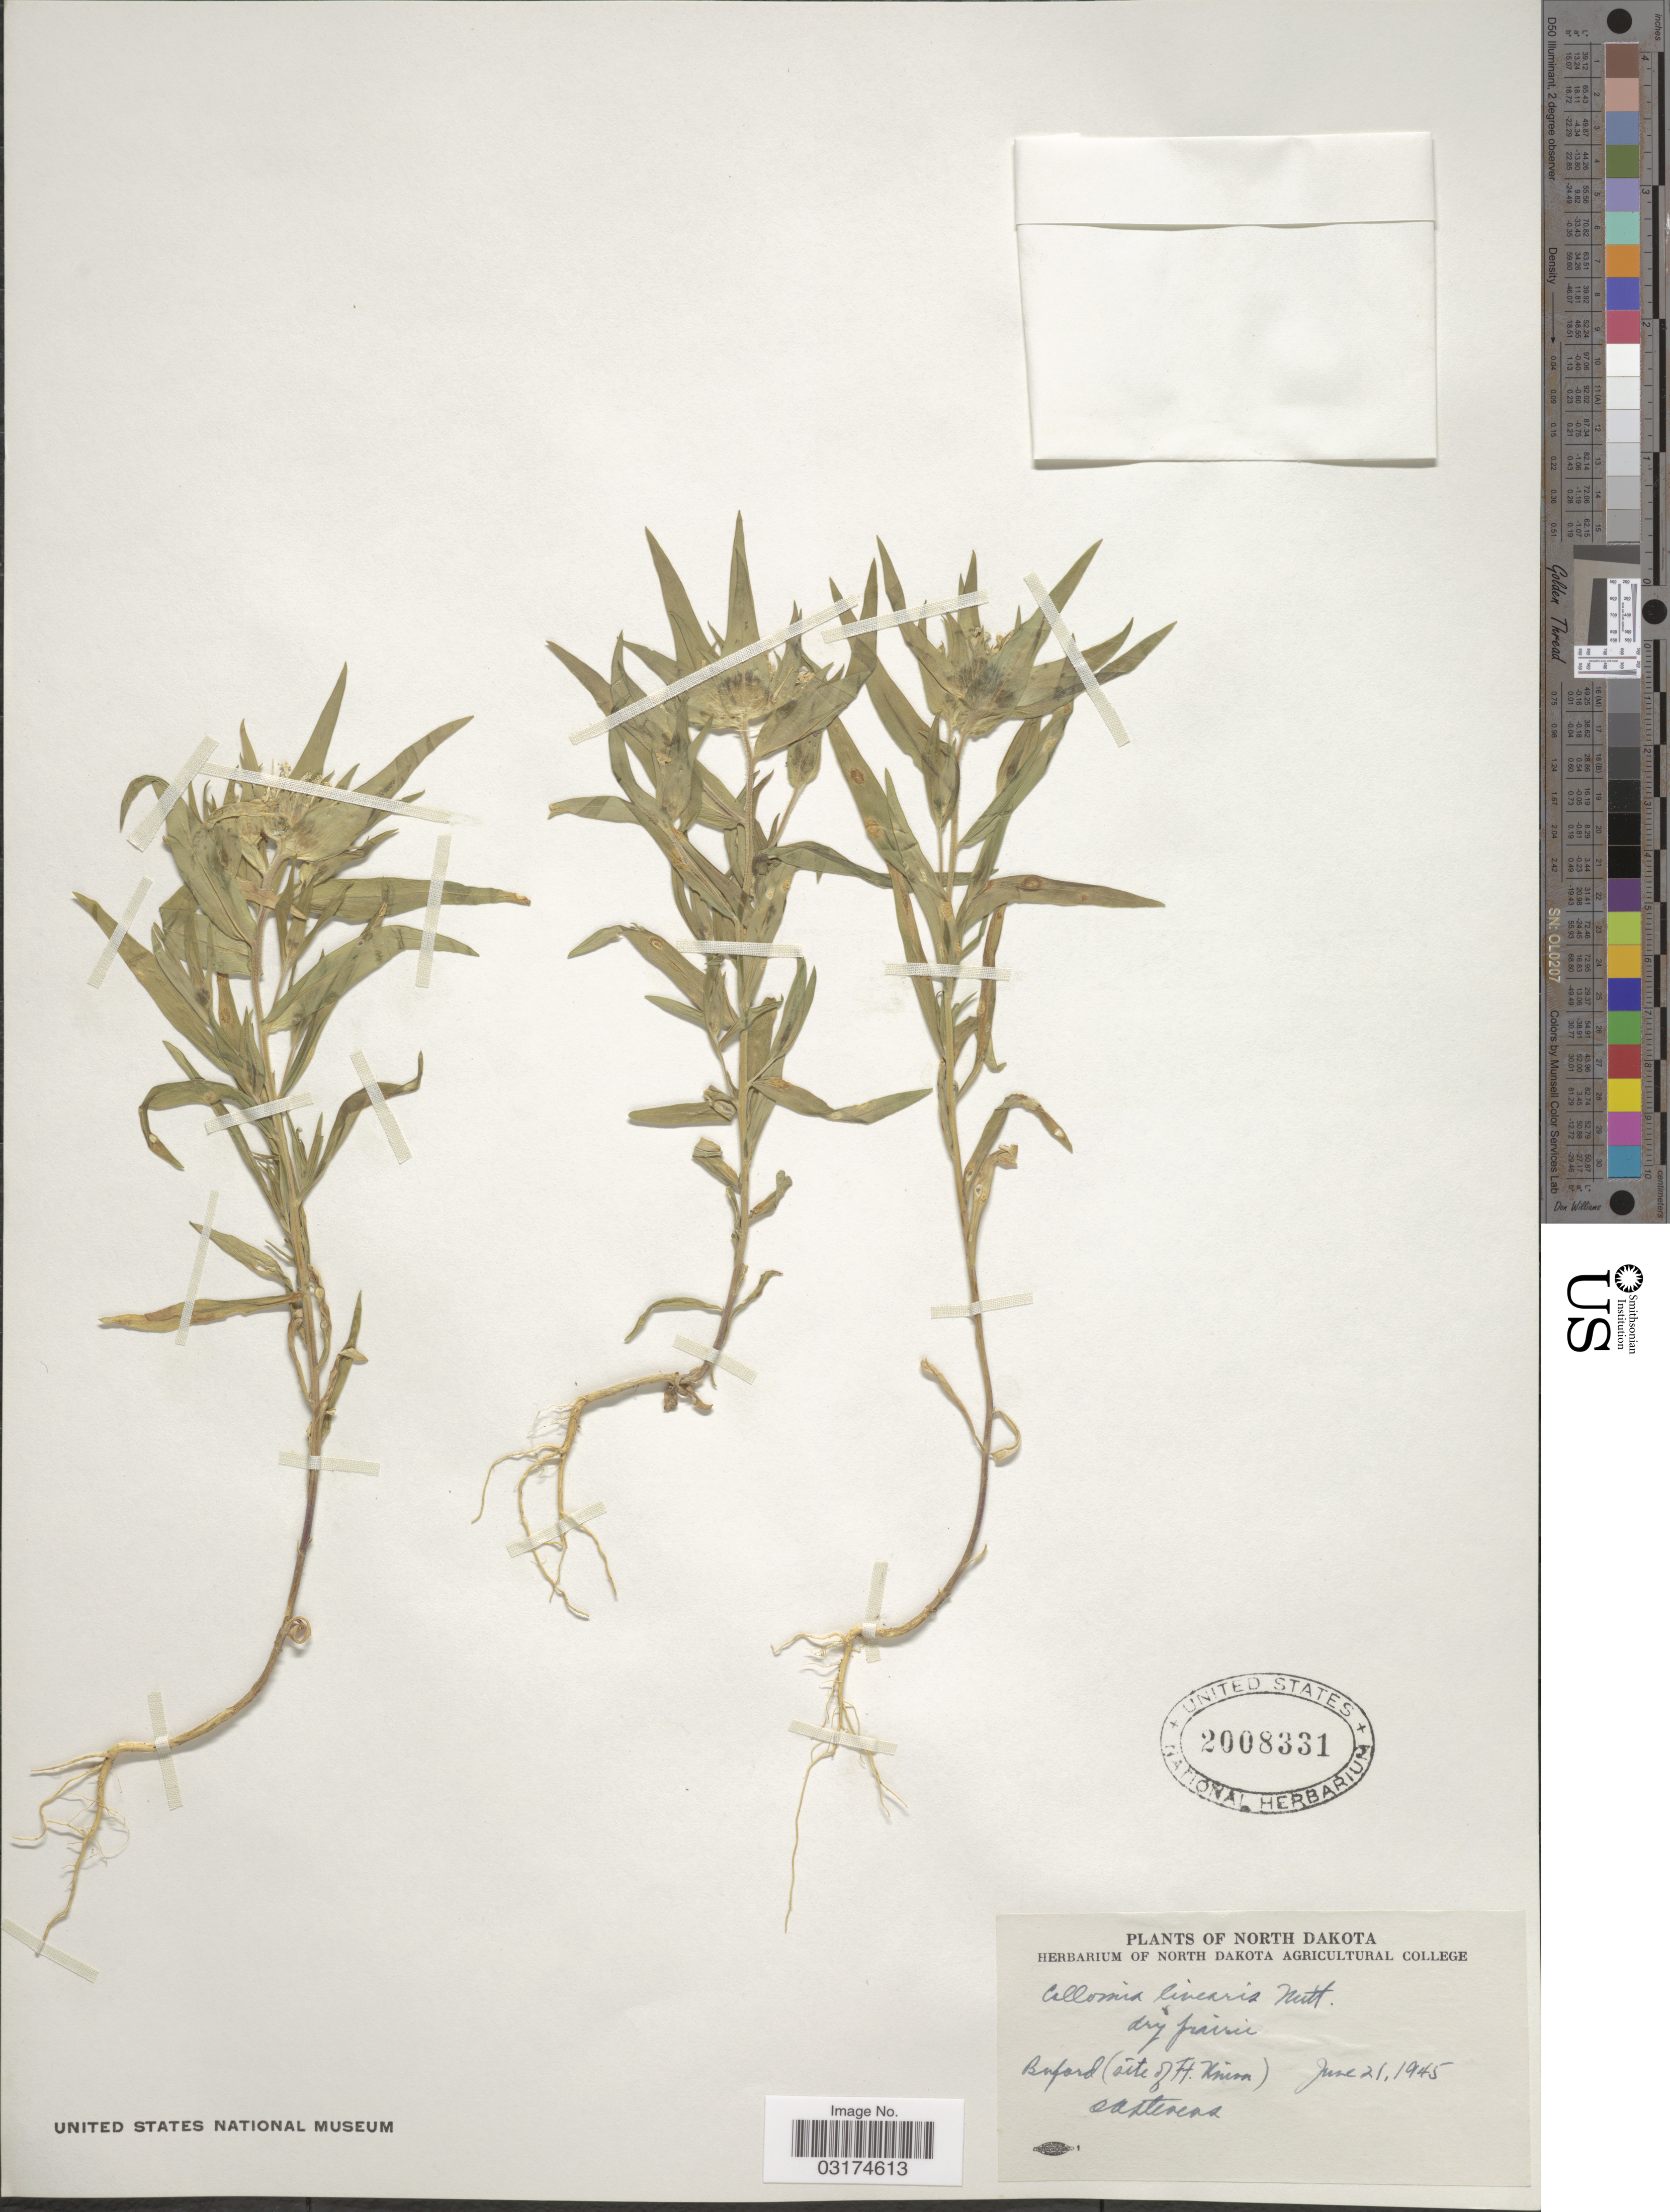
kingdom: Plantae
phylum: Tracheophyta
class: Magnoliopsida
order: Ericales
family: Polemoniaceae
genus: Collomia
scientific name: Collomia linearis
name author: Nutt.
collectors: O. A. Stevens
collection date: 1945-06-21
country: United States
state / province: North Dakota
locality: Buford (site of Ft. Union)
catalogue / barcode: US 2008331